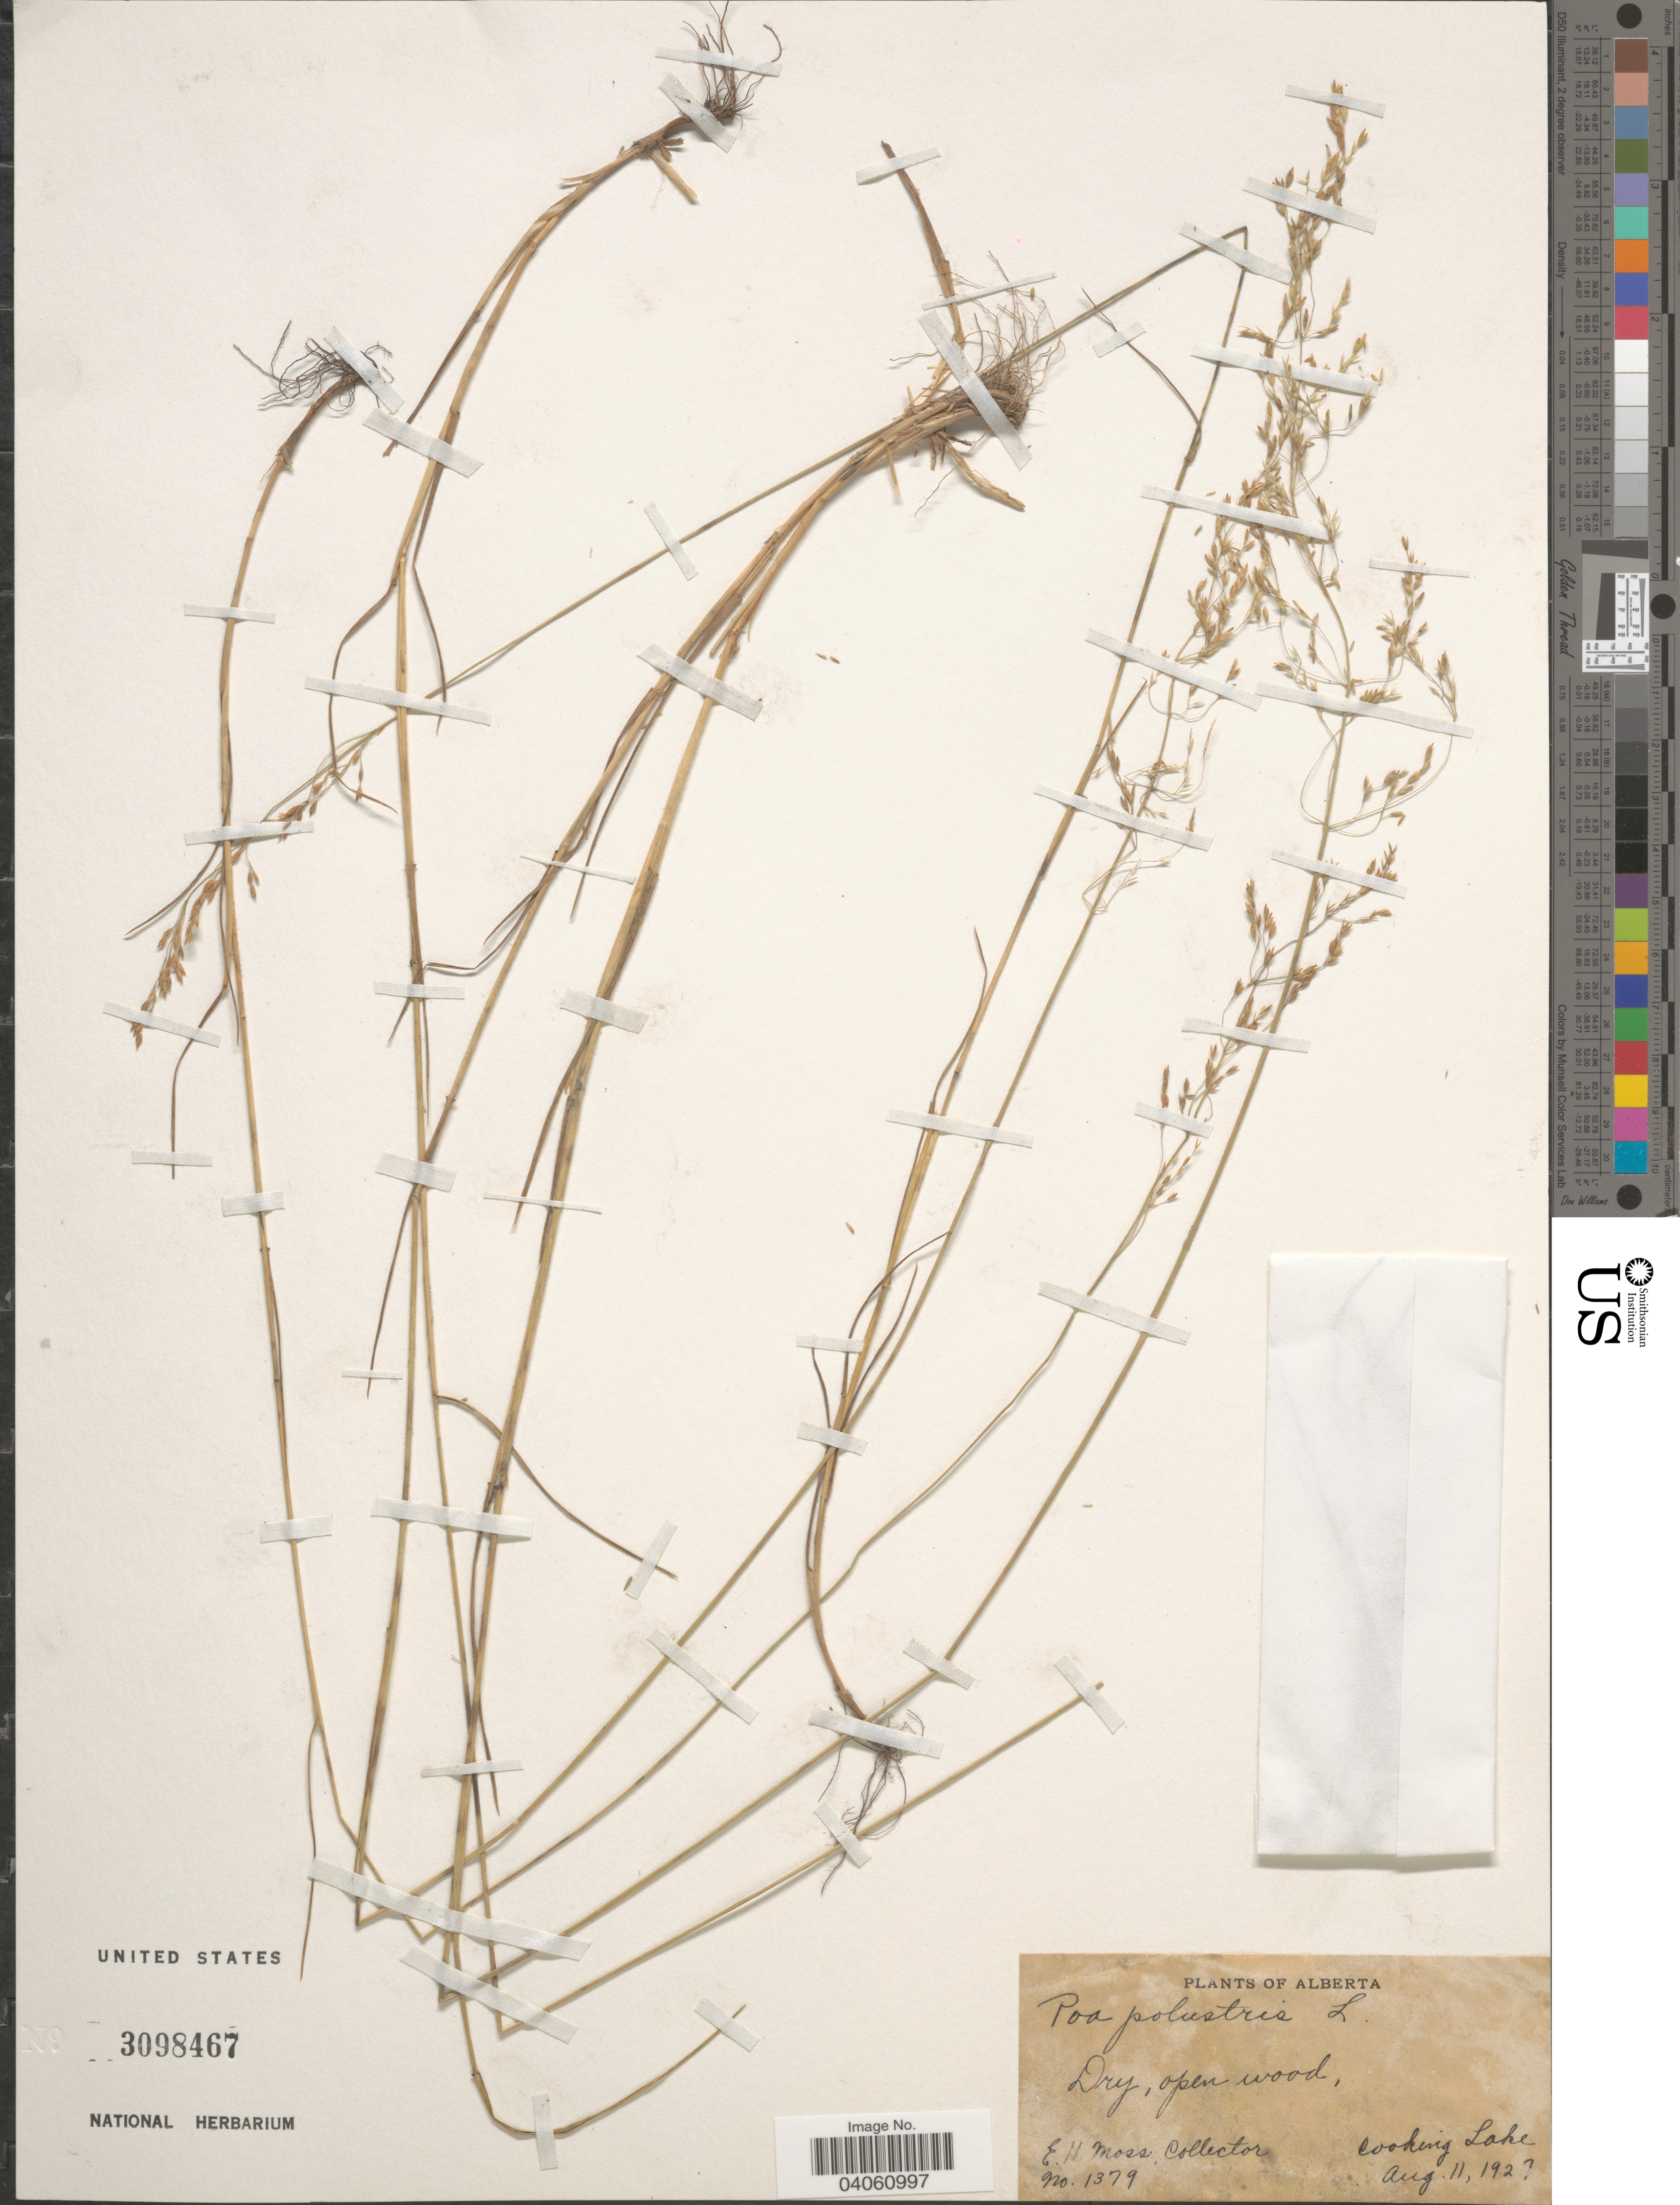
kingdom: Plantae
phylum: Tracheophyta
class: Liliopsida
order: Poales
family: Poaceae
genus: Poa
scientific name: Poa palustris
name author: L.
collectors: E. Moss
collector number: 1379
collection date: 1927-08-11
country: Canada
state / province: Alberta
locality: Cooking Lake.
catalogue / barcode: US 3098467